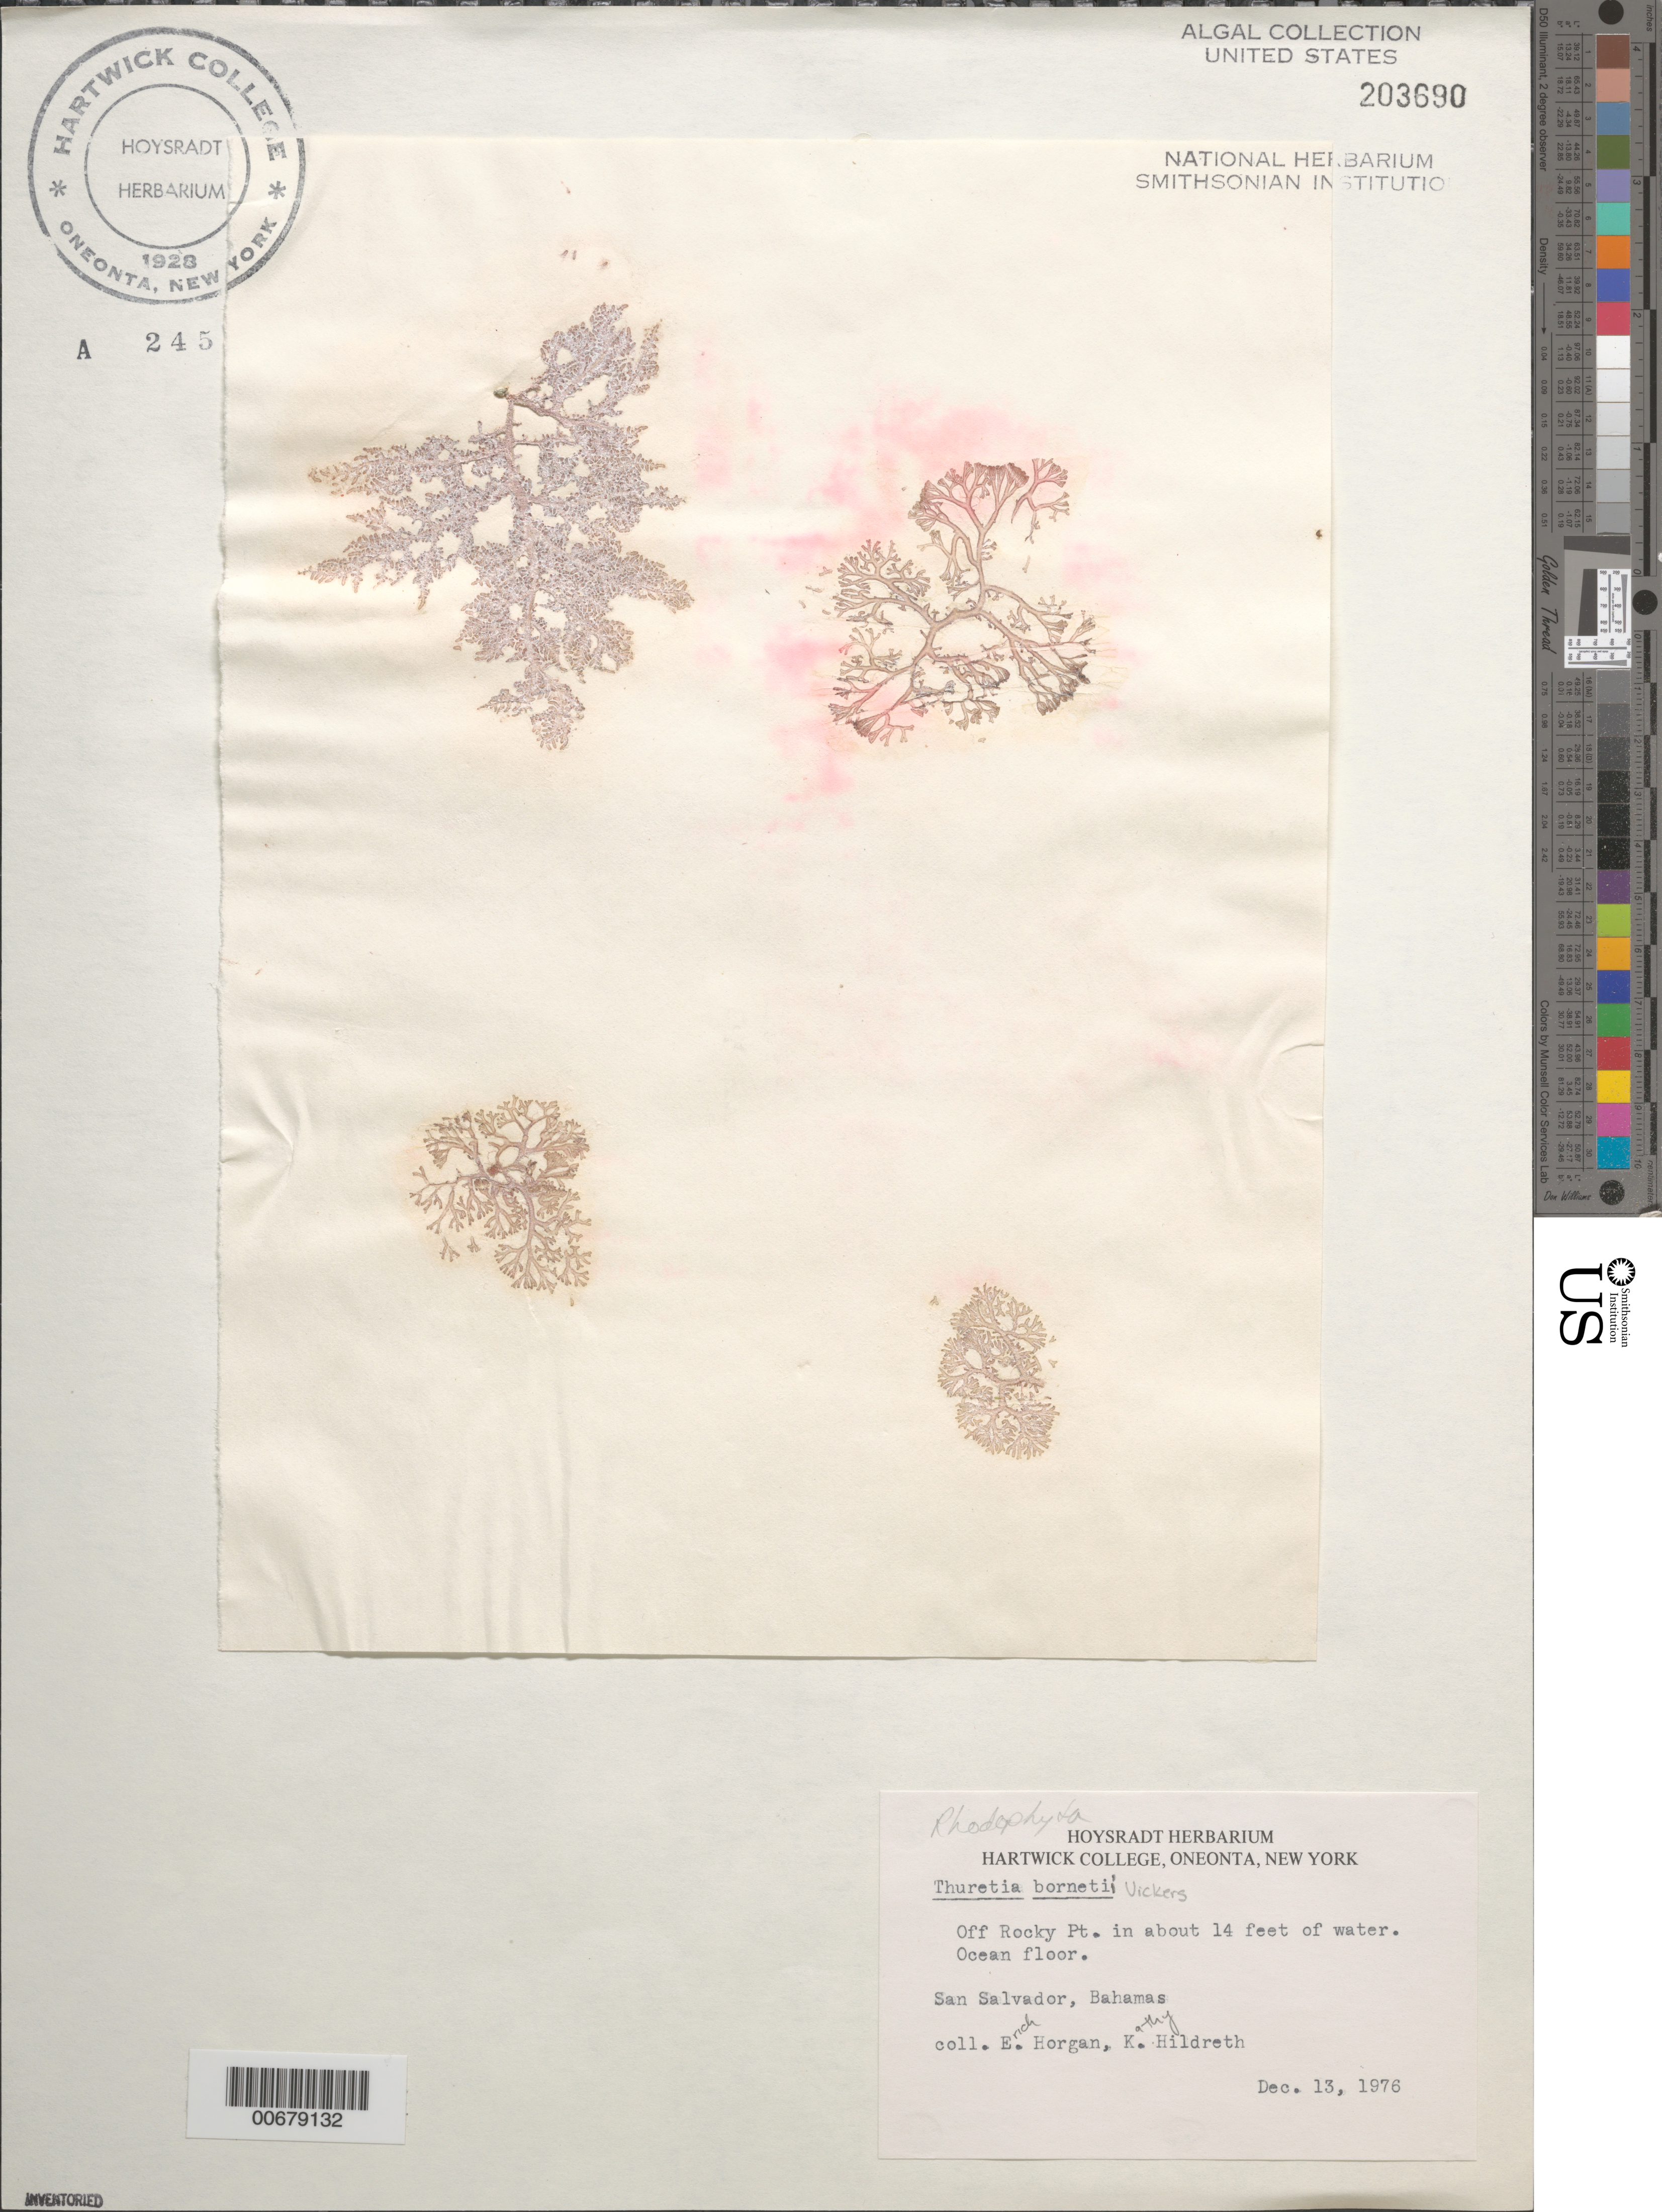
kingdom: Plantae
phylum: Rhodophyta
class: Florideophyceae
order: Ceramiales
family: Dasyaceae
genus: Thuretia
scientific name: Thuretia bornetii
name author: Vickers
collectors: K. Hildreth & E. Horgan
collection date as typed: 13 Dec 1976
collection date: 1976-12-13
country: Bahamas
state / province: San Salvador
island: San Salvador Island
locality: Off Rocky Point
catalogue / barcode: US 203690